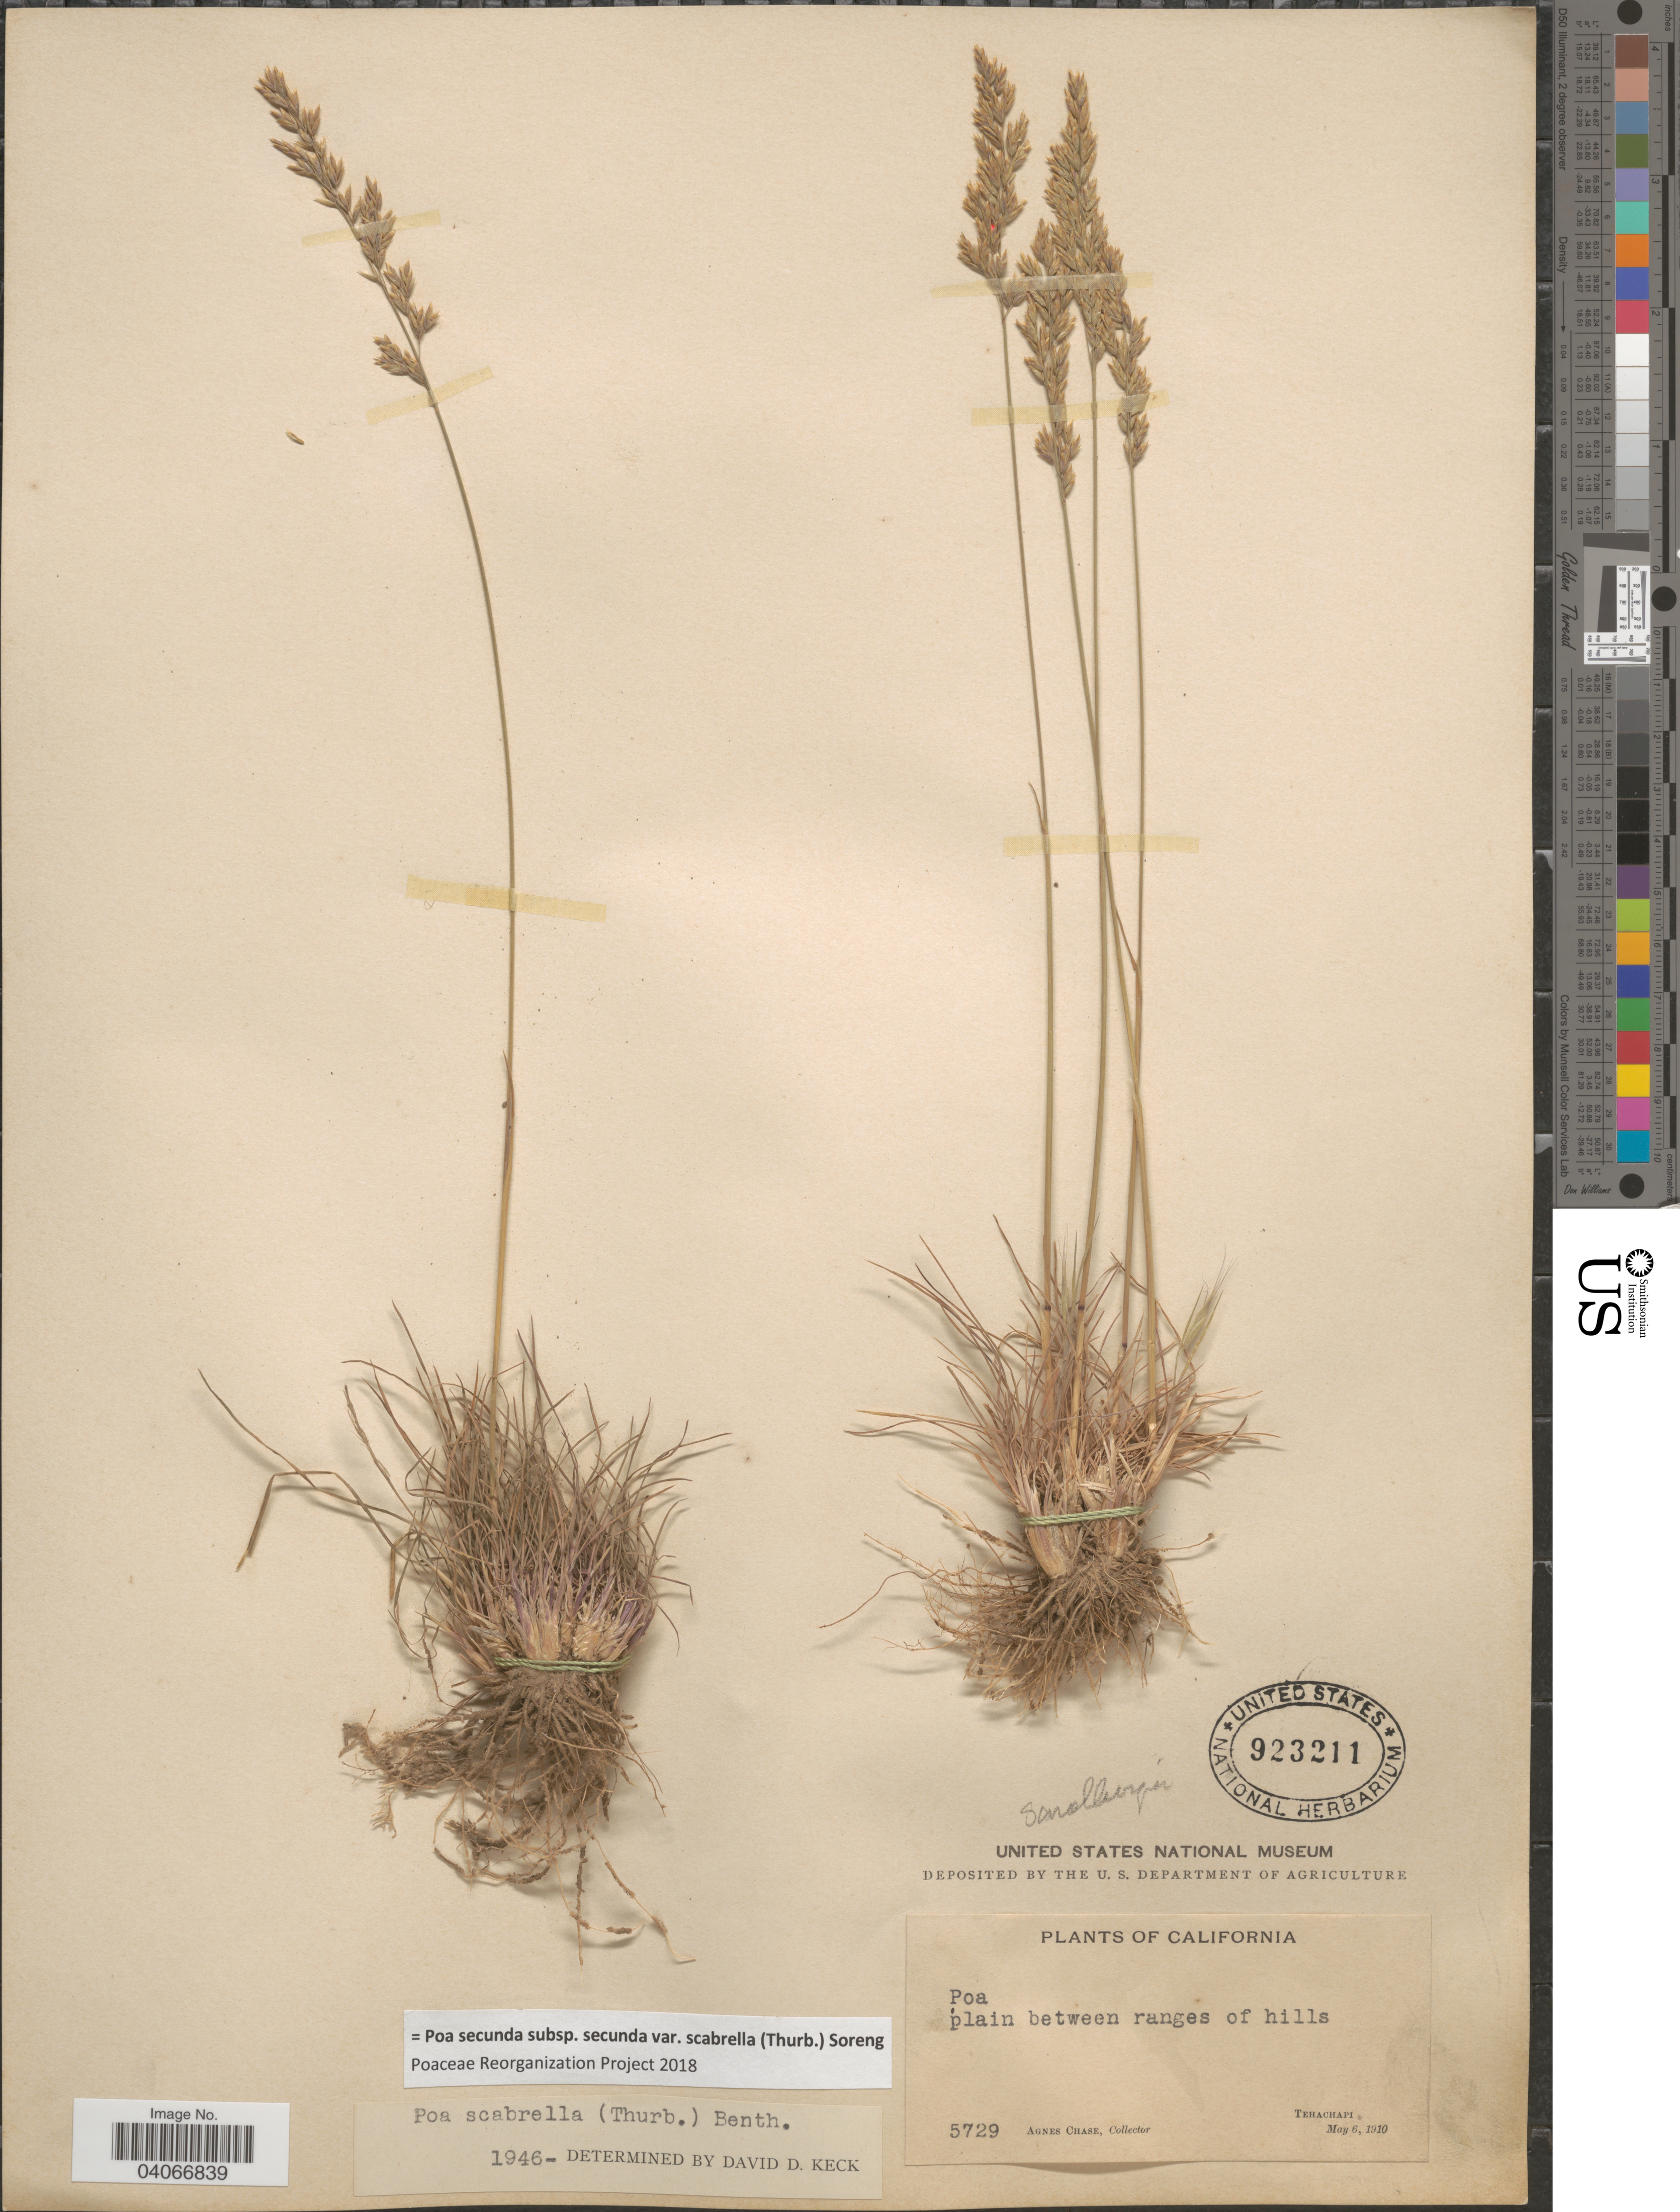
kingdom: Plantae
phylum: Tracheophyta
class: Liliopsida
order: Poales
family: Poaceae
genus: Poa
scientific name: Poa secunda subsp. secunda var. scabrella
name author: (Thurb.) Soreng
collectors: A. Chase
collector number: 5729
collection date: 1910-05-06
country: United States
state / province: California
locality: Plain between ranges of hills. Tehachapi.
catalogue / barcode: US 923211